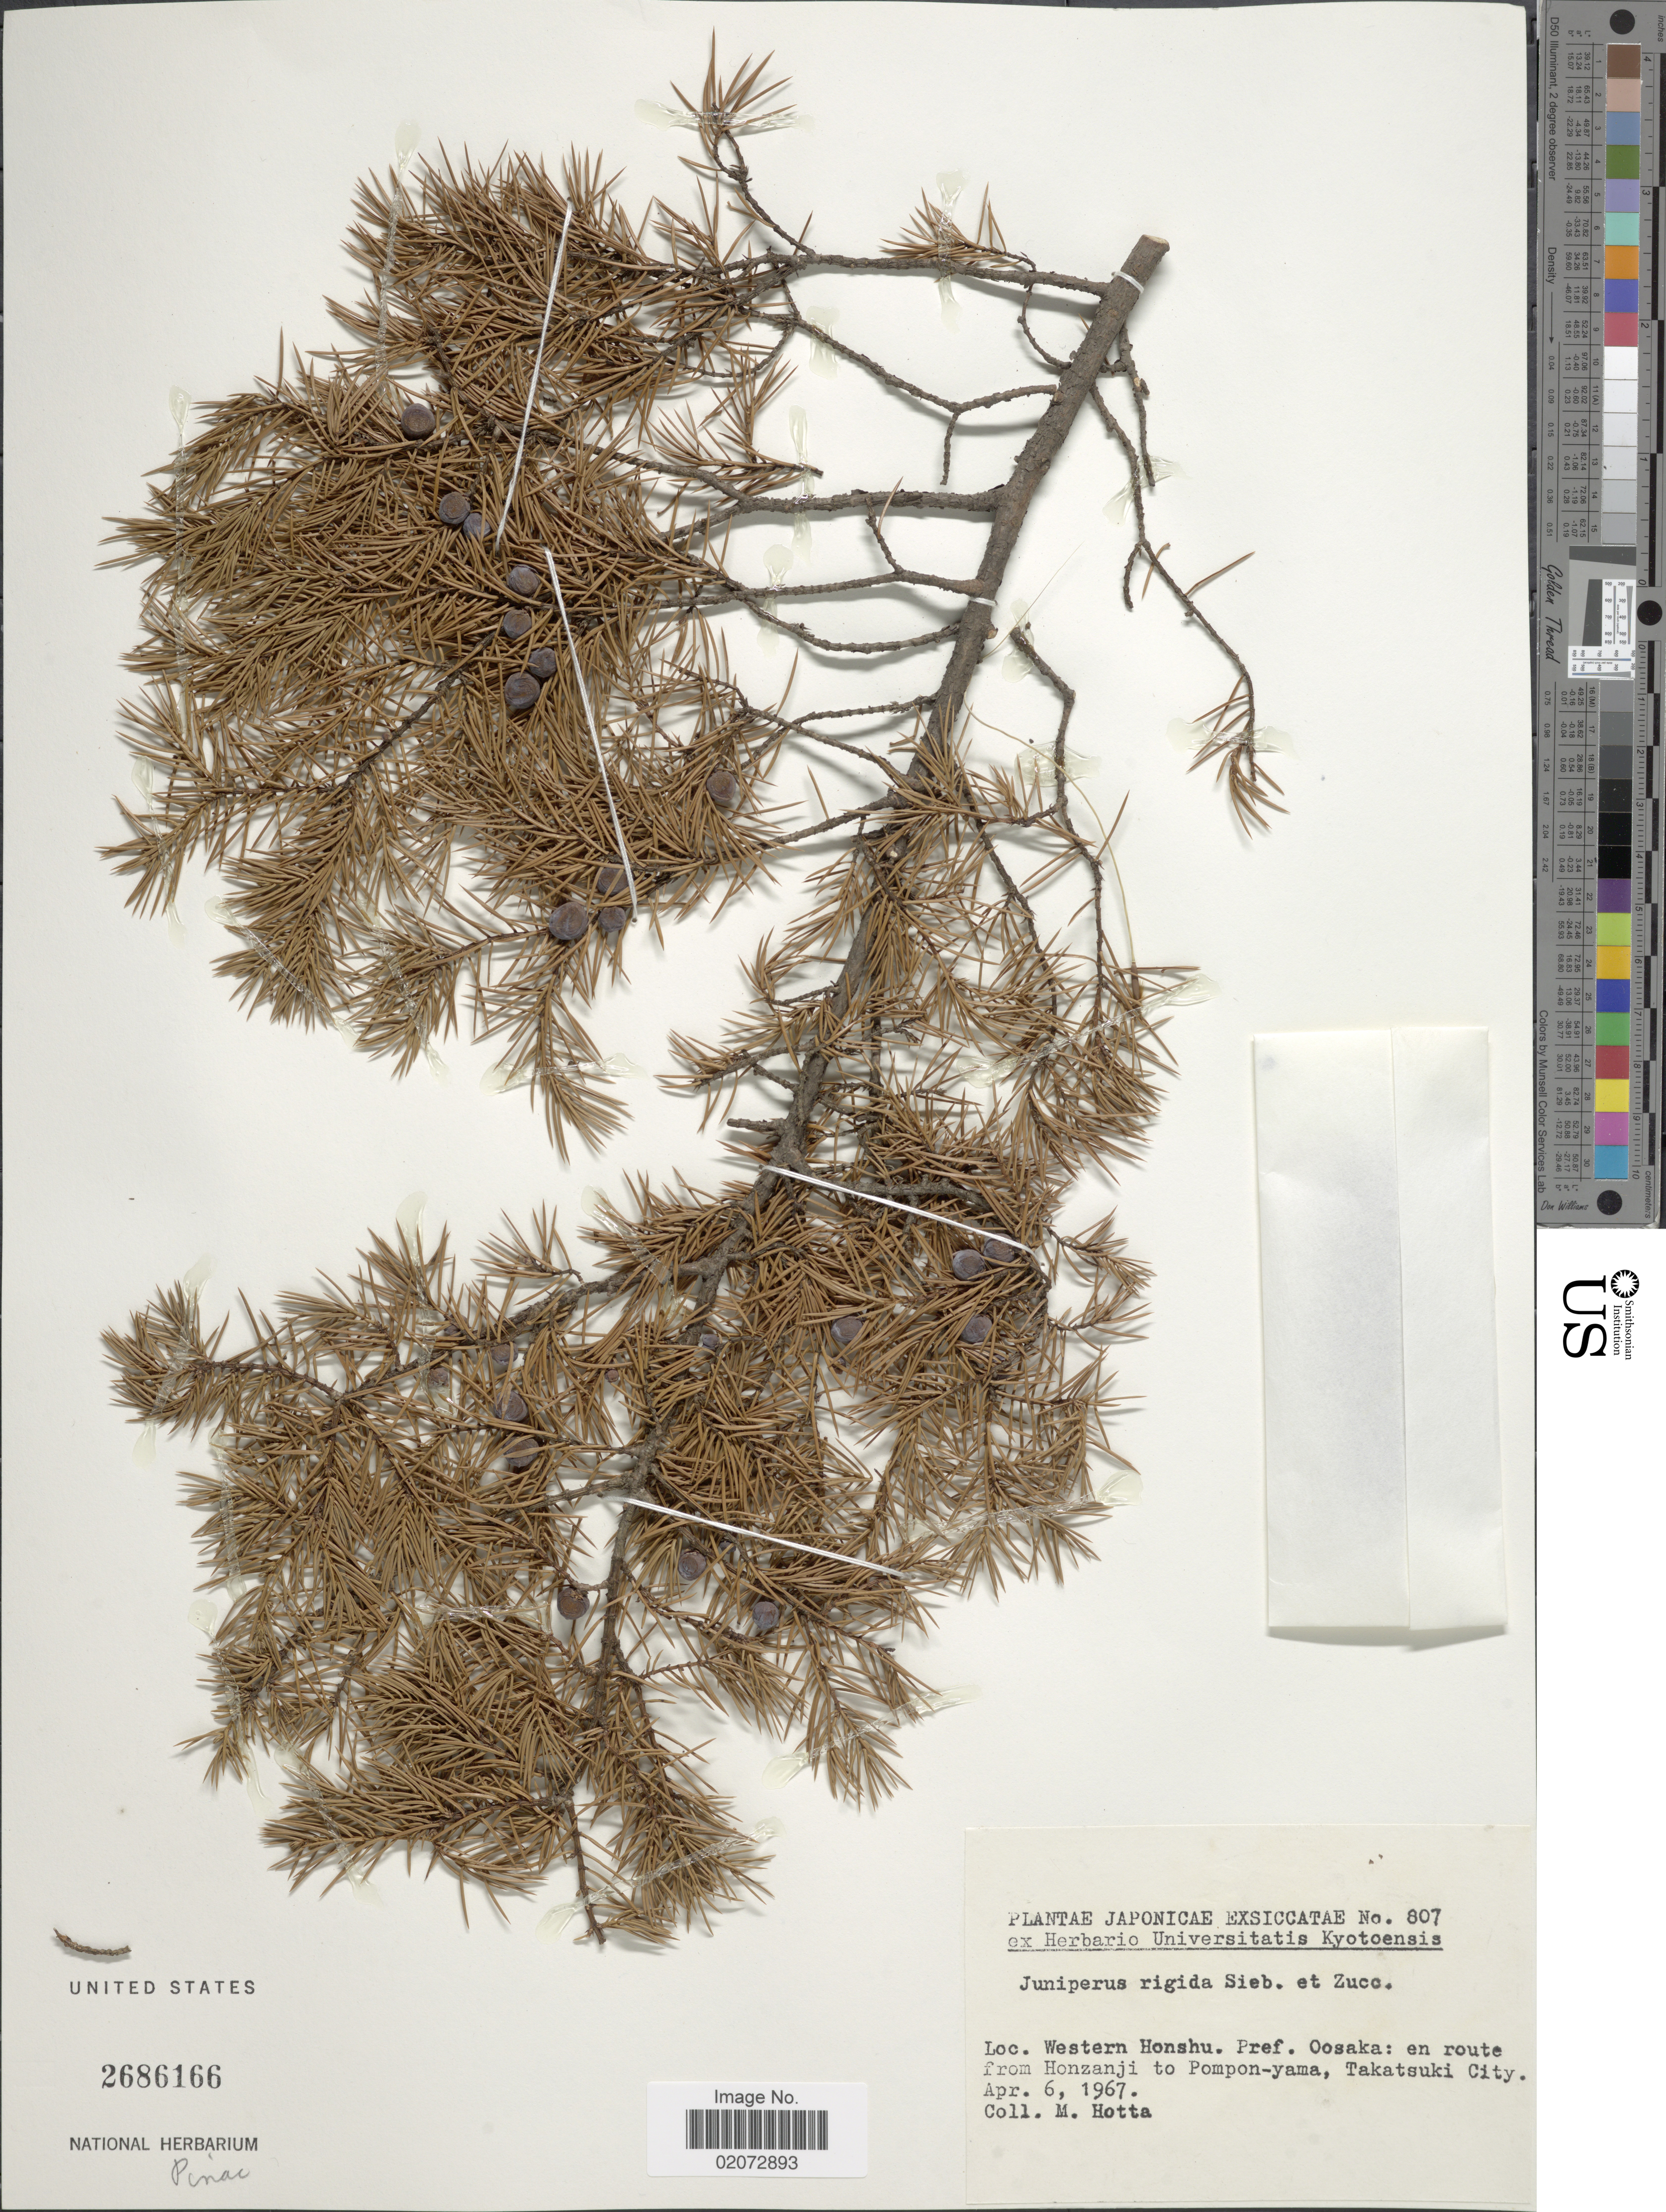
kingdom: Plantae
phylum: Tracheophyta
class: Pinopsida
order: Pinales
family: Cupressaceae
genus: Juniperus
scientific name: Juniperus rigida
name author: Siebold & Zucc.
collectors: M. Hotta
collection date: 1967-04-06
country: Japan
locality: Western Honshu. Pref. Oosaka: en route from Honzanji to Pompon-yama, Takatsuki City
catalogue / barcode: US 2686166